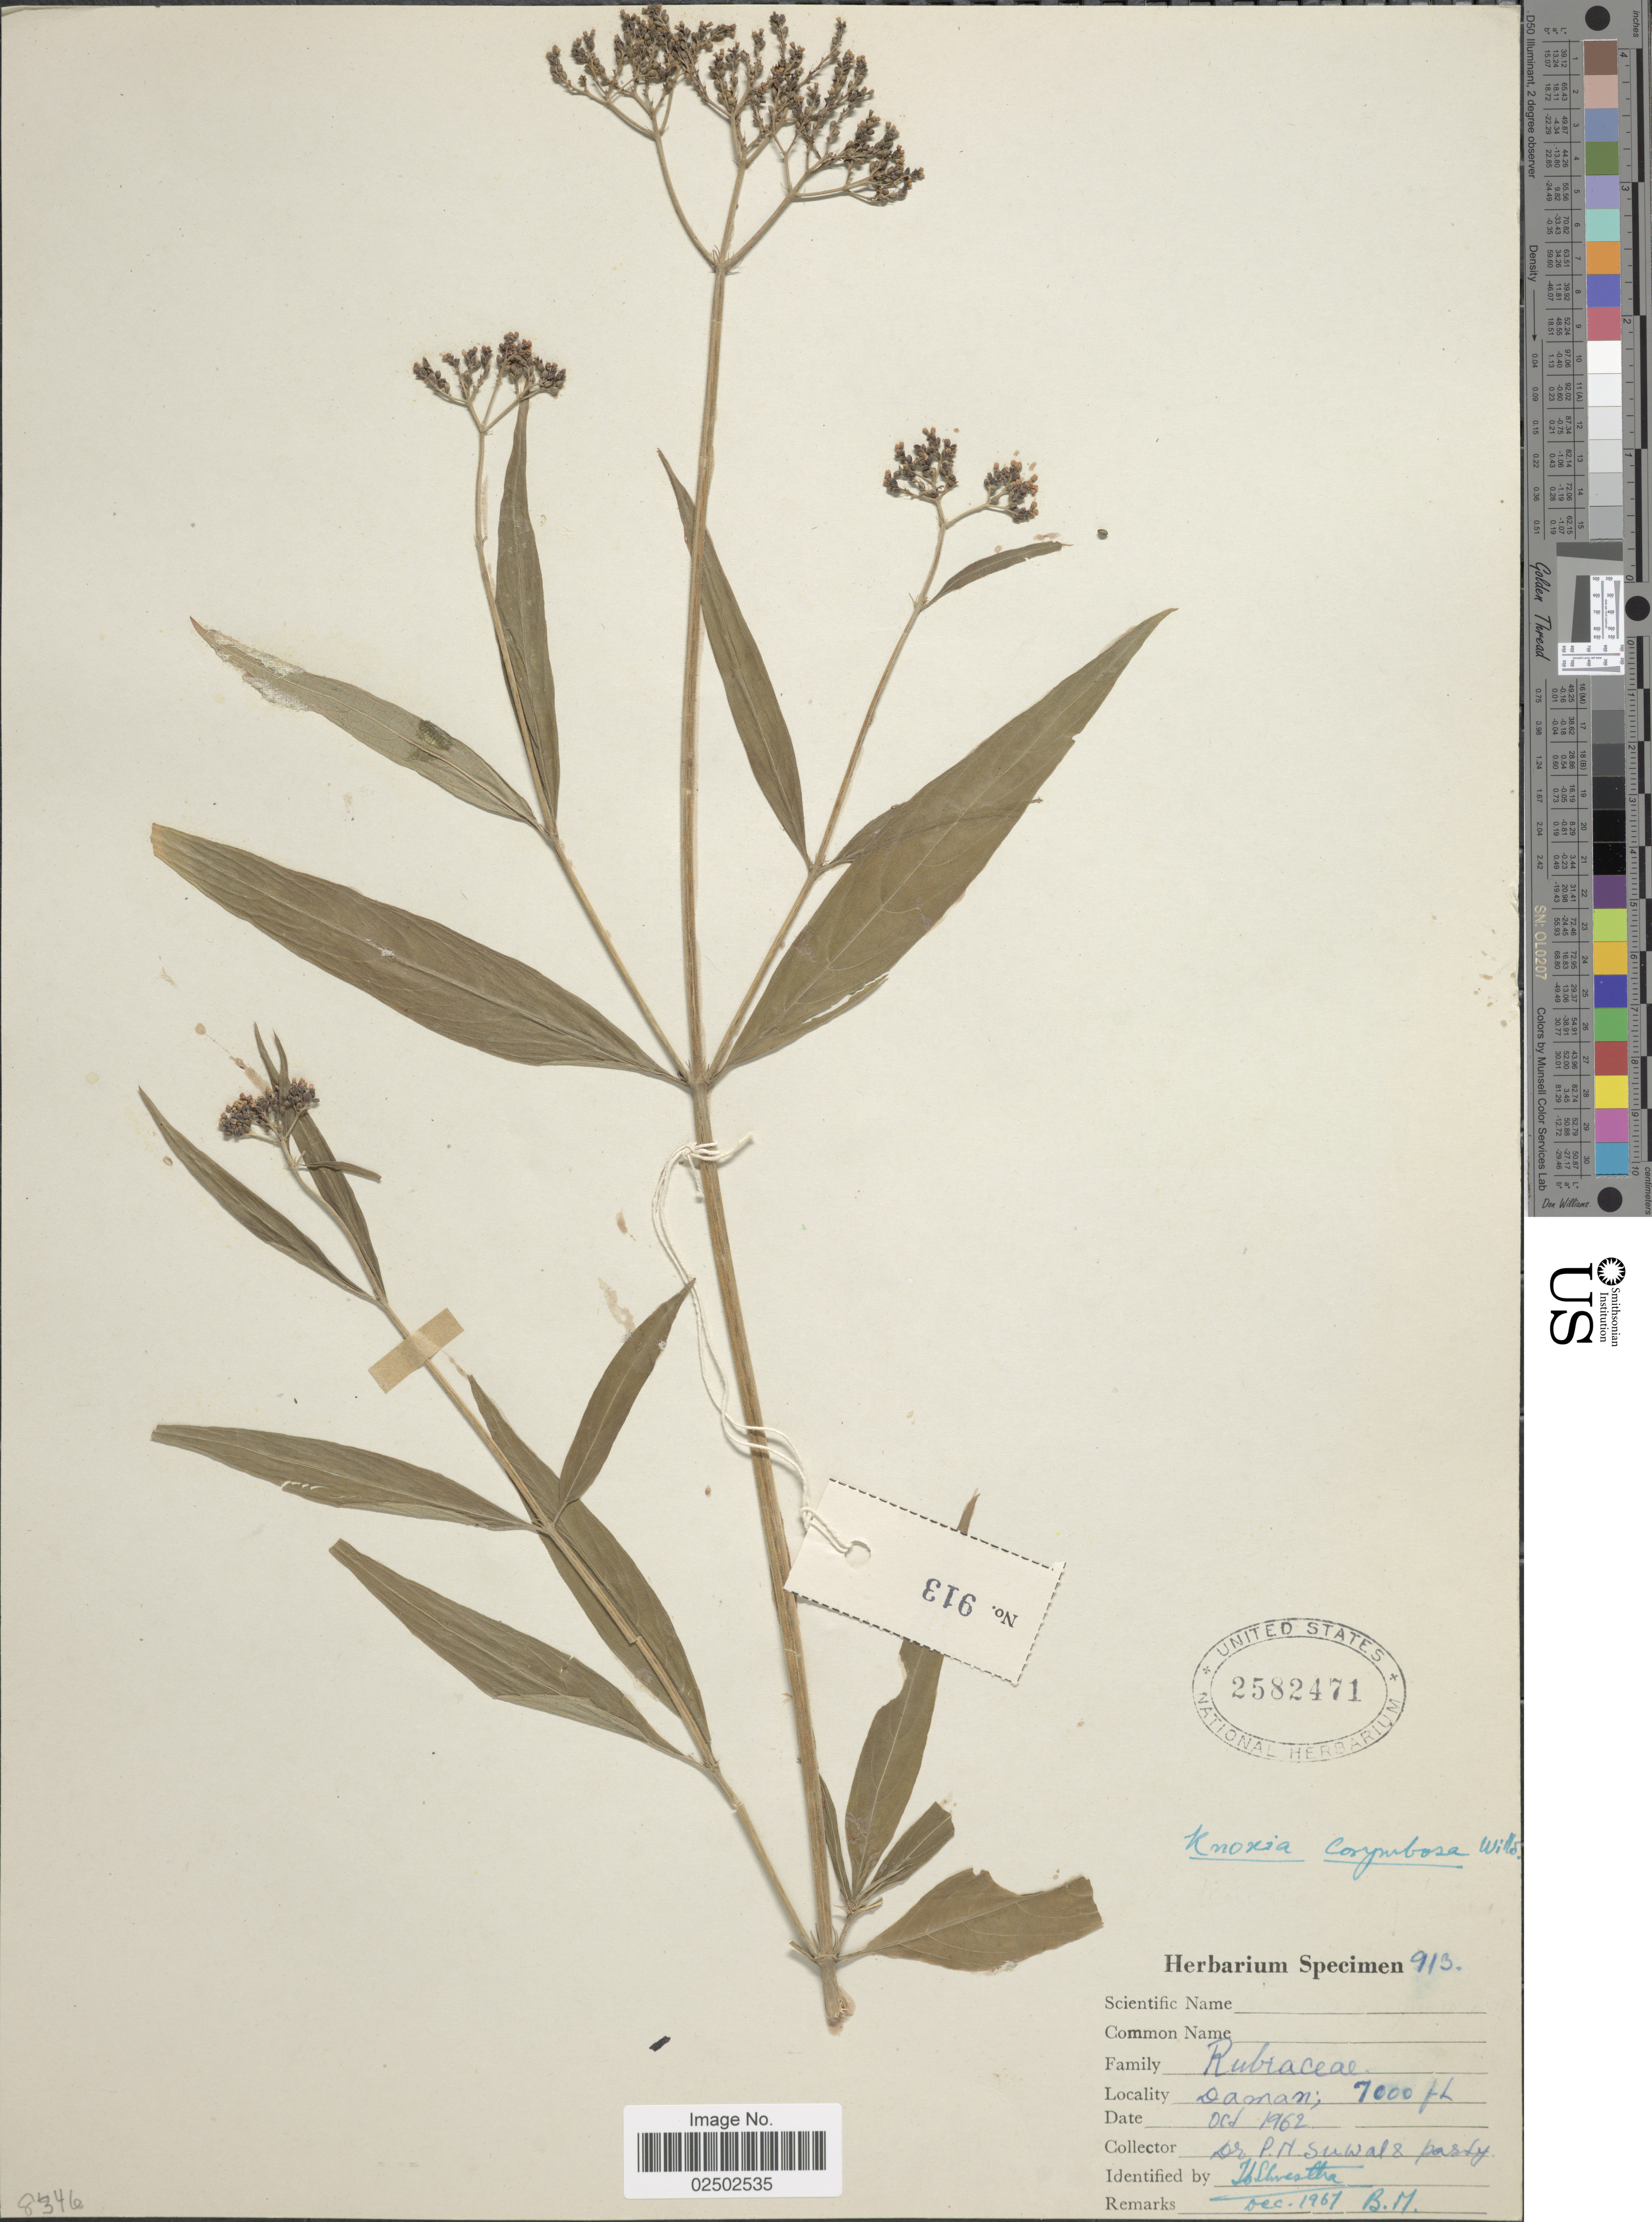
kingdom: Plantae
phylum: Tracheophyta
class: Magnoliopsida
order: Gentianales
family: Rubiaceae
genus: Knoxia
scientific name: Knoxia corymbosa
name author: Willd.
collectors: P. Suwal & et al.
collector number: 913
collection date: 1962-10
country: India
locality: Daman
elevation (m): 2134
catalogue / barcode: US 2582471